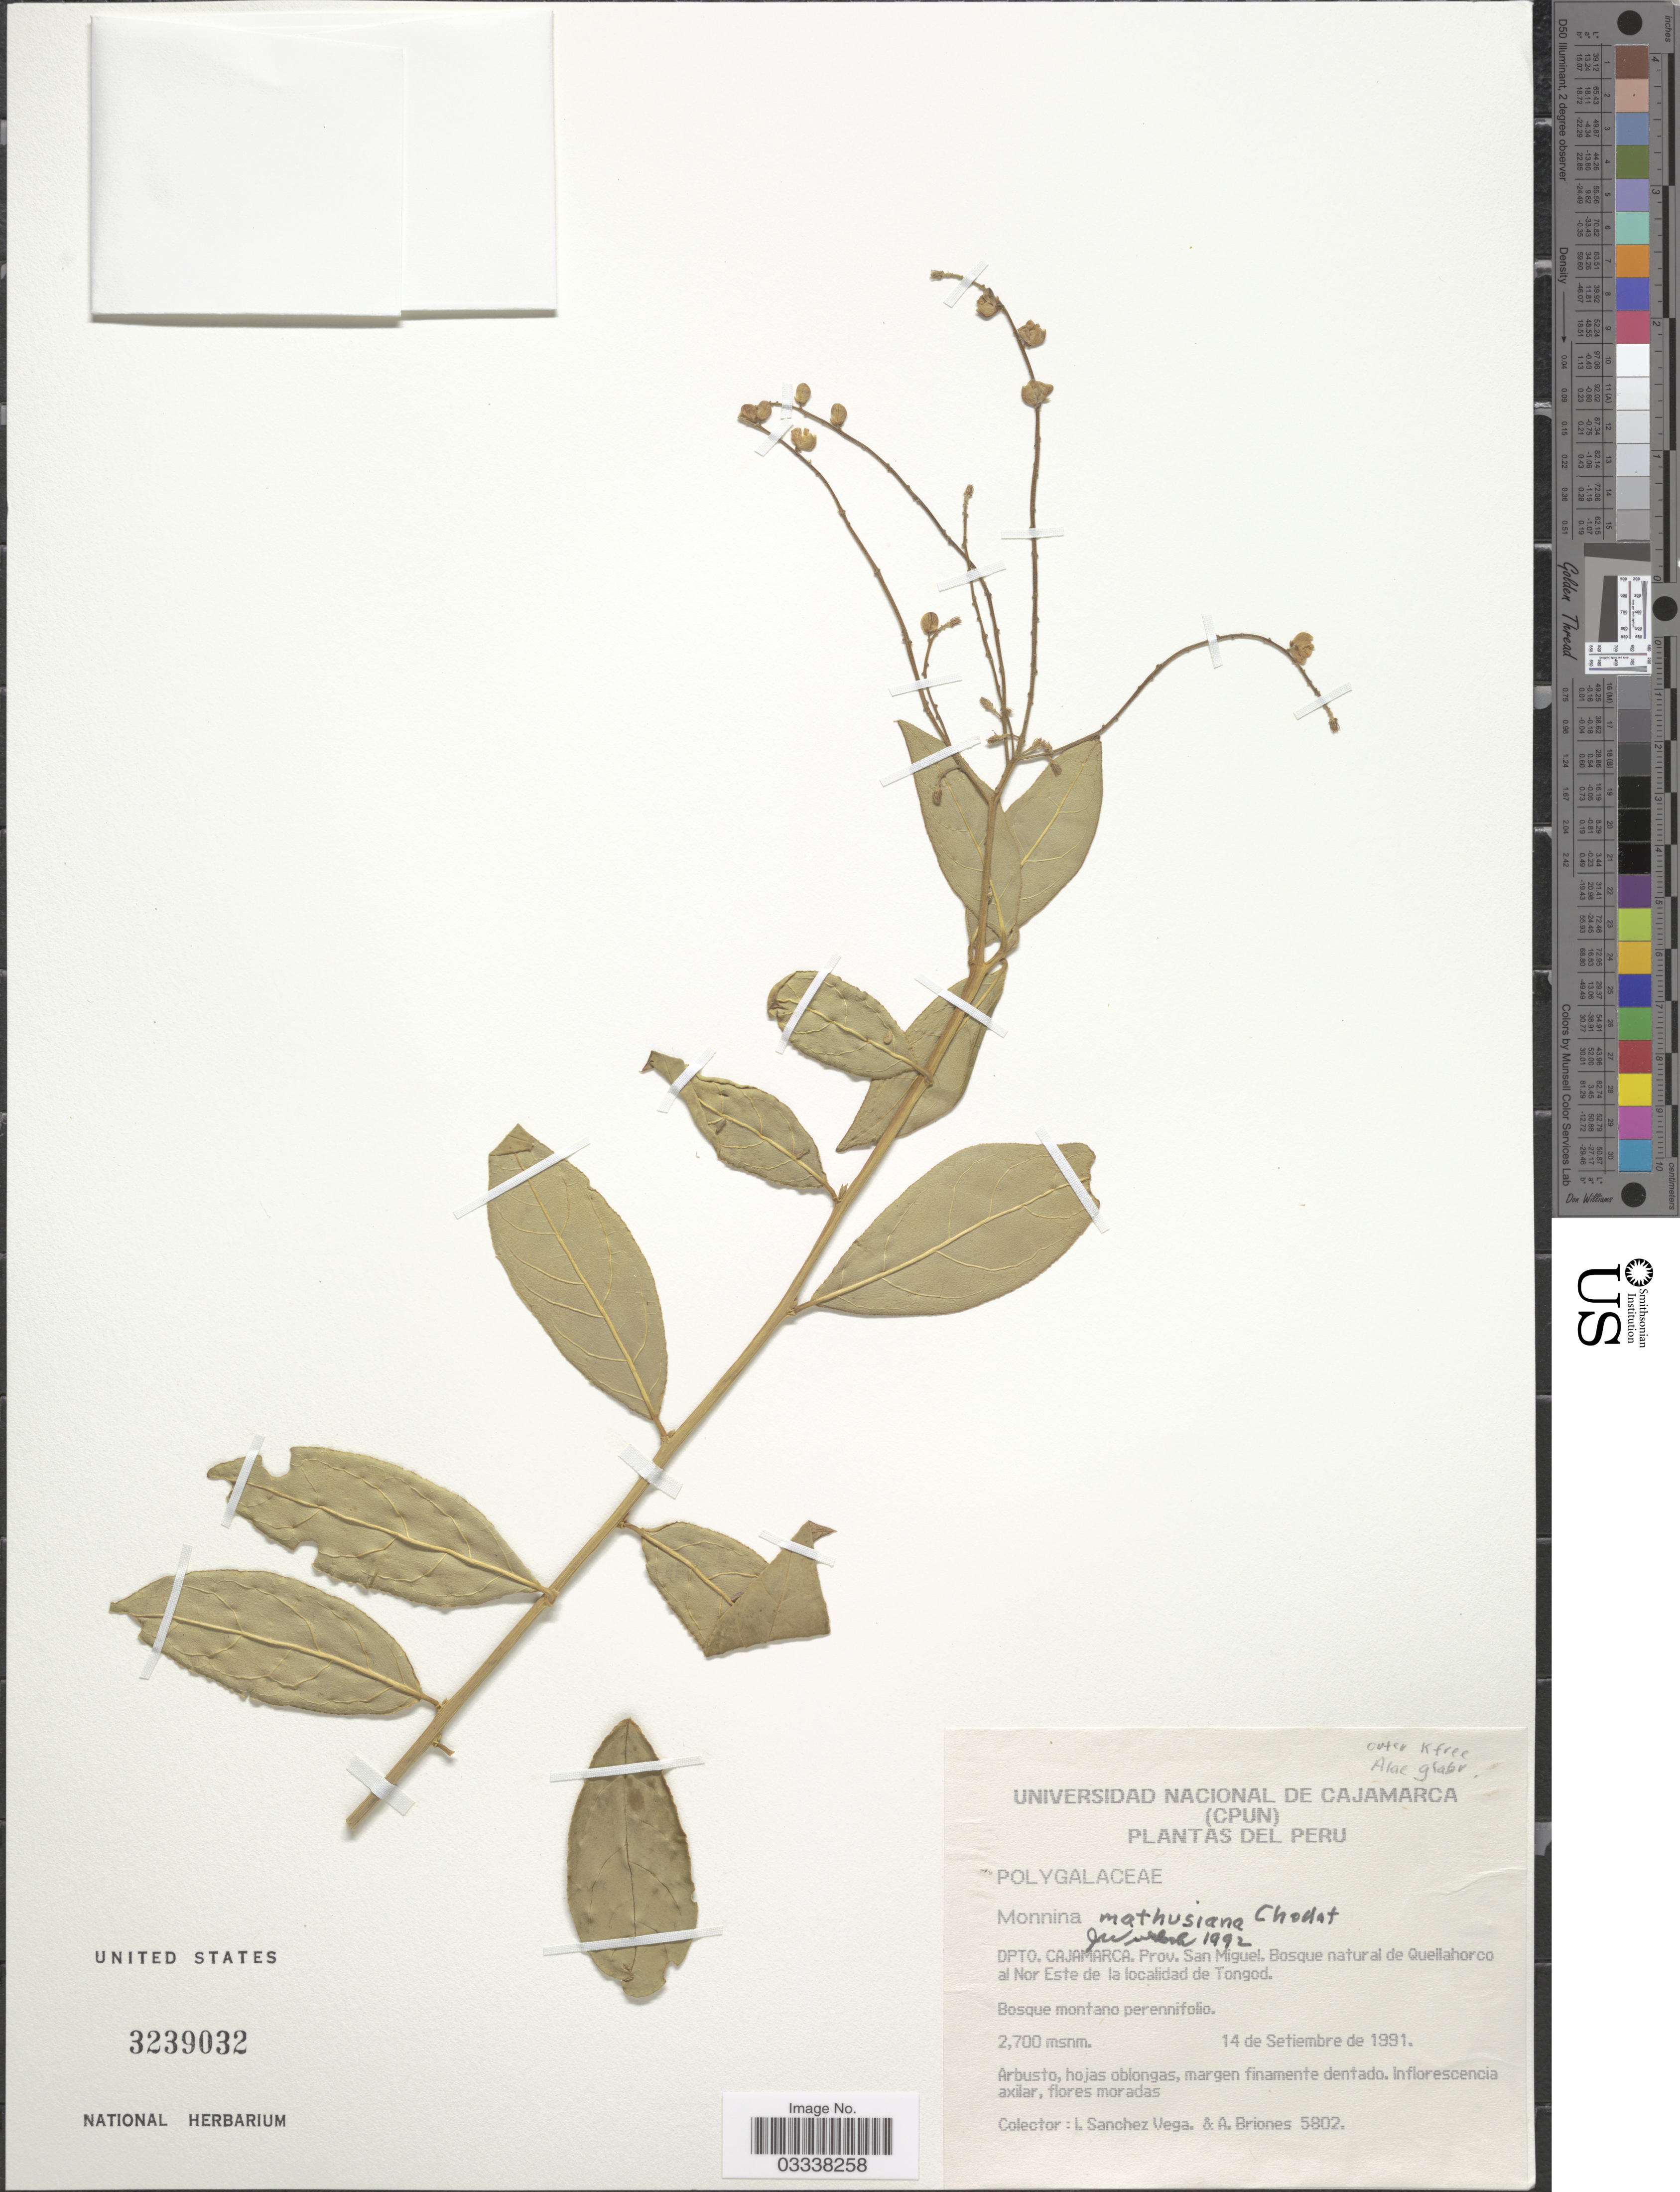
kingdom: Plantae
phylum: Tracheophyta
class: Magnoliopsida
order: Fabales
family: Polygalaceae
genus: Monnina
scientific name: Monnina mathusiana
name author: Chodat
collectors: I. Sánchez Vega & A. Briones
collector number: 5802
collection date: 1991-09-14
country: Peru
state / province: Cajamarca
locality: Dpto. Cajamarca, Prov. San Miguel. Bosque natural de Queilahorco al Nor Este de la localidad de Tongod.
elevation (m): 2700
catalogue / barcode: US 3239032